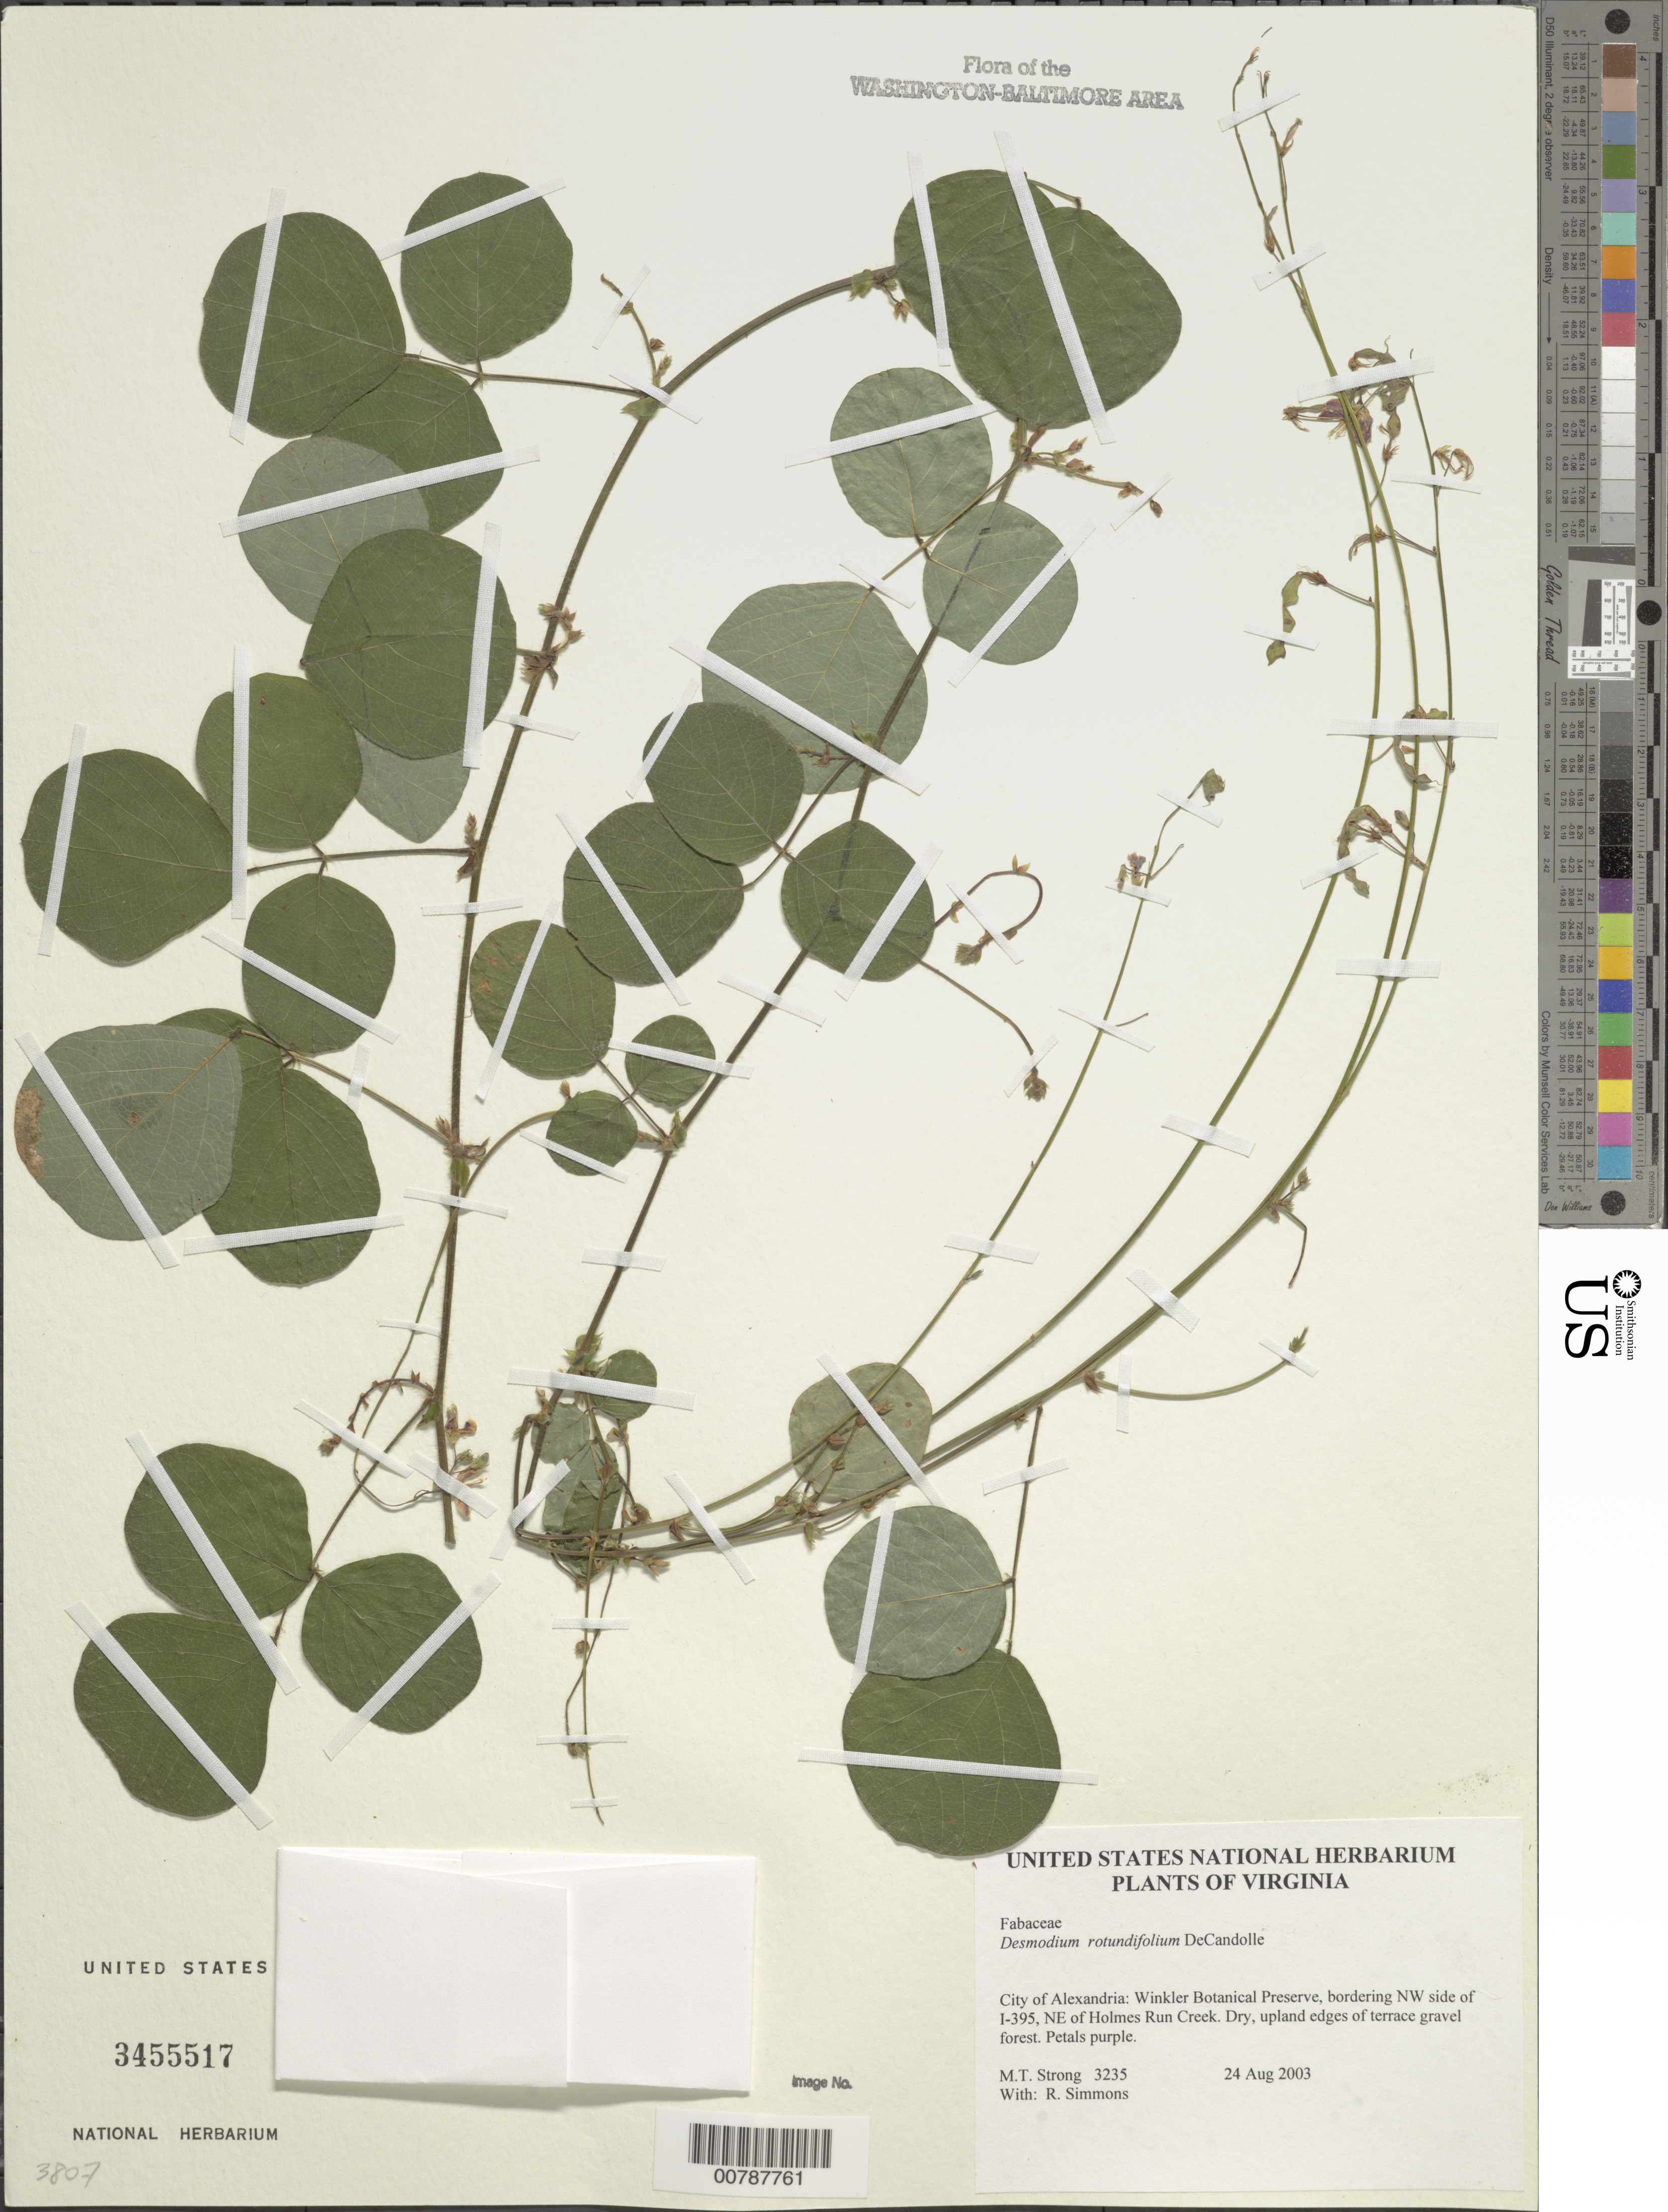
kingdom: Plantae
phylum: Tracheophyta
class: Magnoliopsida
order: Fabales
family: Fabaceae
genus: Desmodium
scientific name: Desmodium rotundifolium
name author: DC.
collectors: M. T. Strong & R. Simmons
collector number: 3235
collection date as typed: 24 Aug 2003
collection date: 2003-08-24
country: United States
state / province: Virginia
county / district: City of Alexandria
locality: Winkler Botanical Preserve, bordering NW side of I-395, NE of Holmes Run Creek.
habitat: Dry, upland edges of terrace gravel forest.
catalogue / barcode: US 3455517